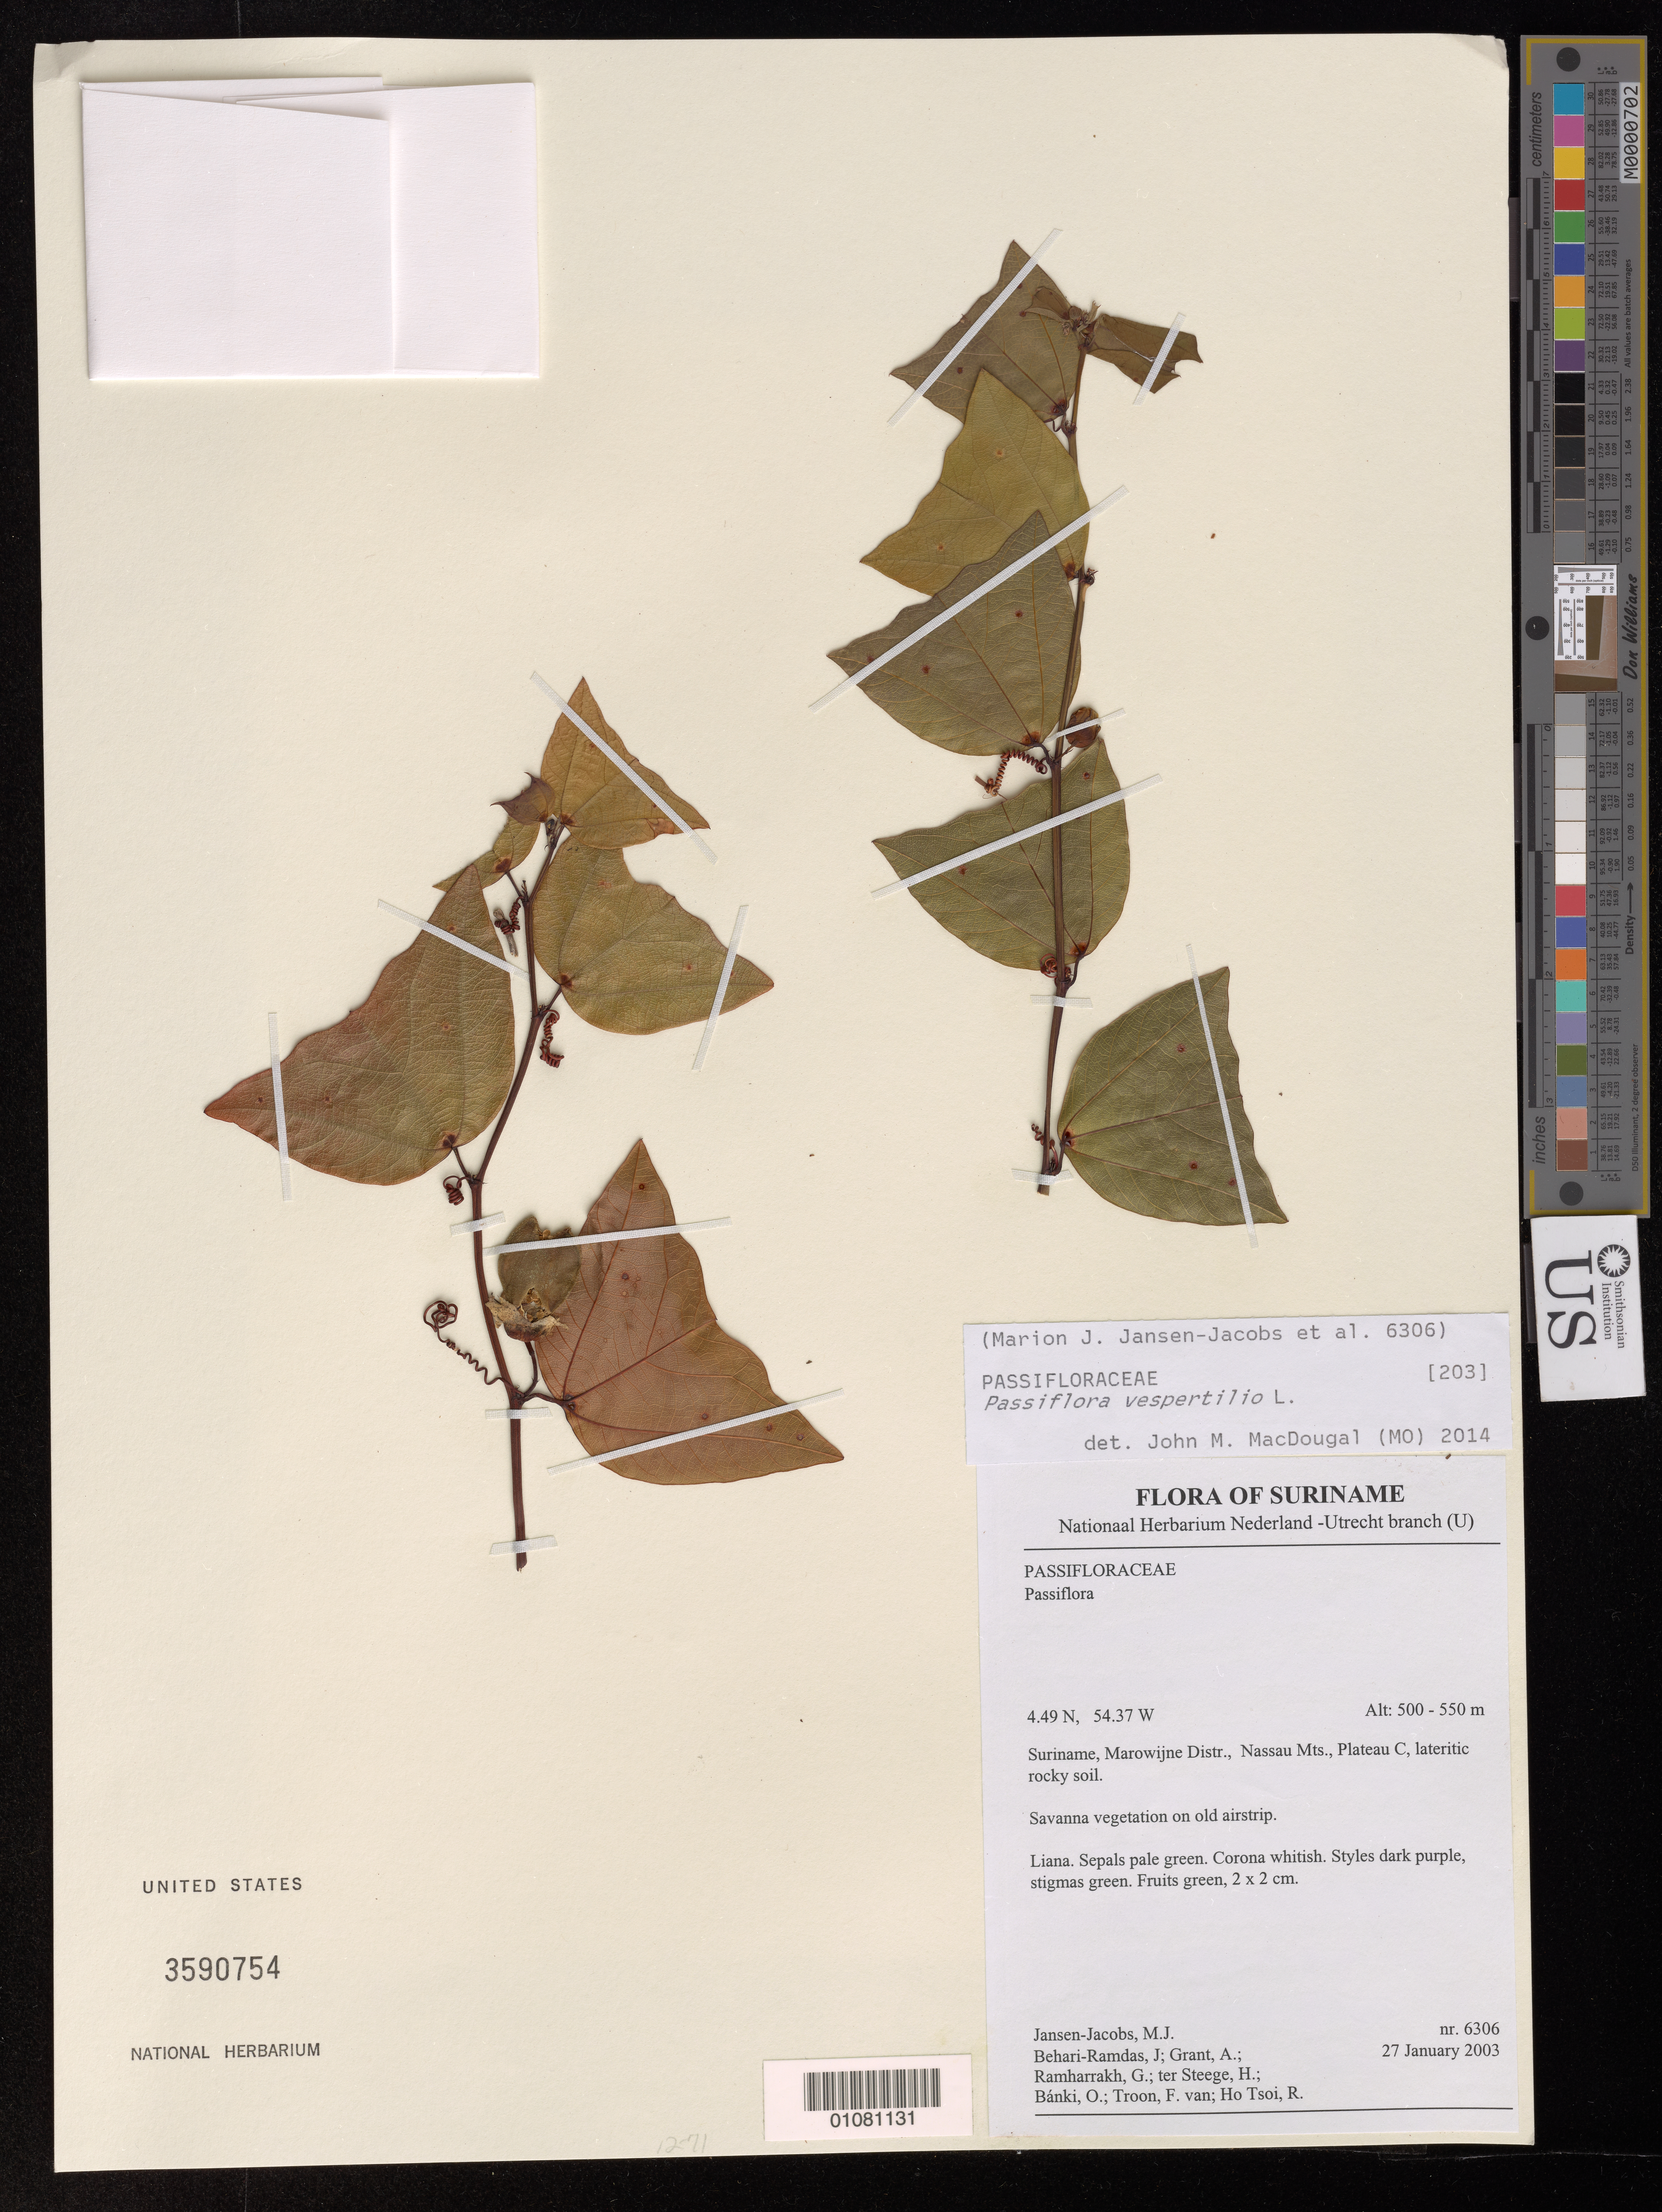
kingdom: Plantae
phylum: Tracheophyta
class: Magnoliopsida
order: Malpighiales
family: Passifloraceae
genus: Passiflora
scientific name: Passiflora vespertilio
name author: L.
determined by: Feuillet, C.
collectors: M. J. Jansen-Jacobs, J. Behari-Ramdas, A. Grant, G. Ramharrakh, H. ter Steege, O. Bánki, F. Van Troon & R. Ho Tsoi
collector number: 6306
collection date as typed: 27-Jan-03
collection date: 2003-01-27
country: Suriname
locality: Morowijne Dist; Nassau Mts, Plateau C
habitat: Lateritic rocky soil; savanna vegetation on old airstrip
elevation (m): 500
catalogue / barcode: US 3590754